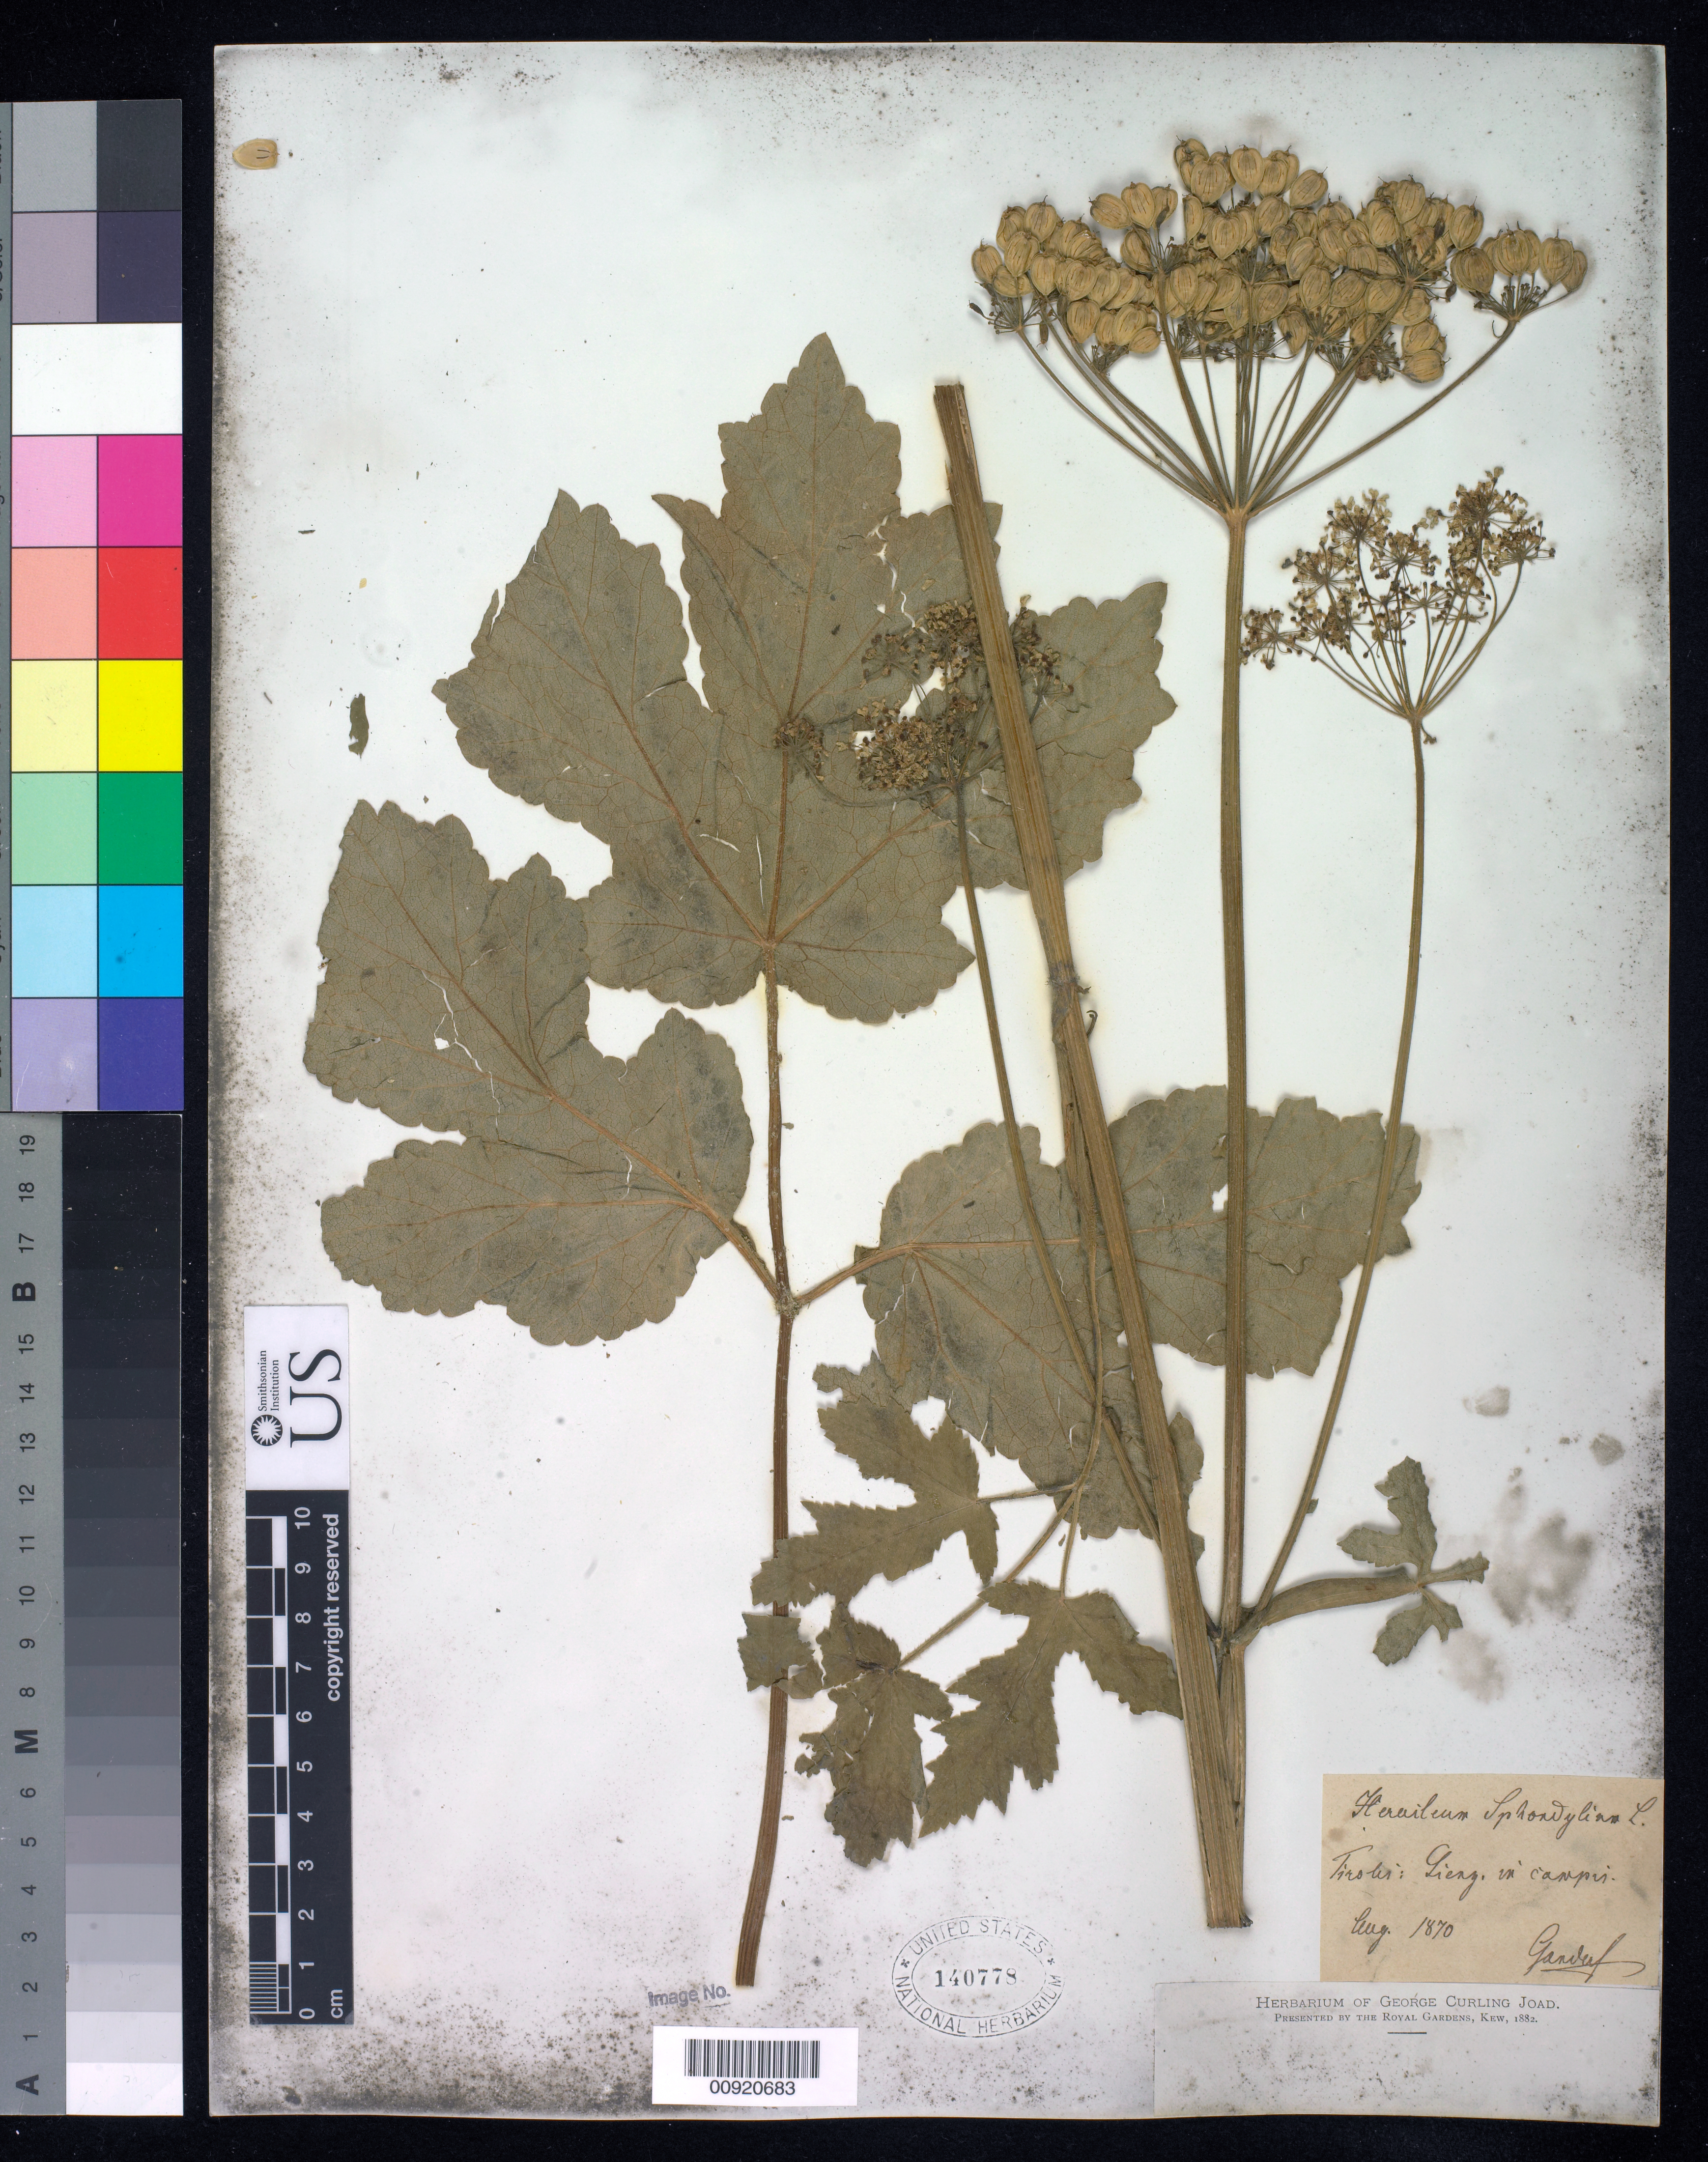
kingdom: Plantae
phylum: Tracheophyta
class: Magnoliopsida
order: Apiales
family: Apiaceae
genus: Heracleum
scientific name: Heracleum sphondylium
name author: L.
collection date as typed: Aug 1870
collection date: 1870-08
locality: Tirol[ii]: Lieng. In campis.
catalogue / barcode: US 140778